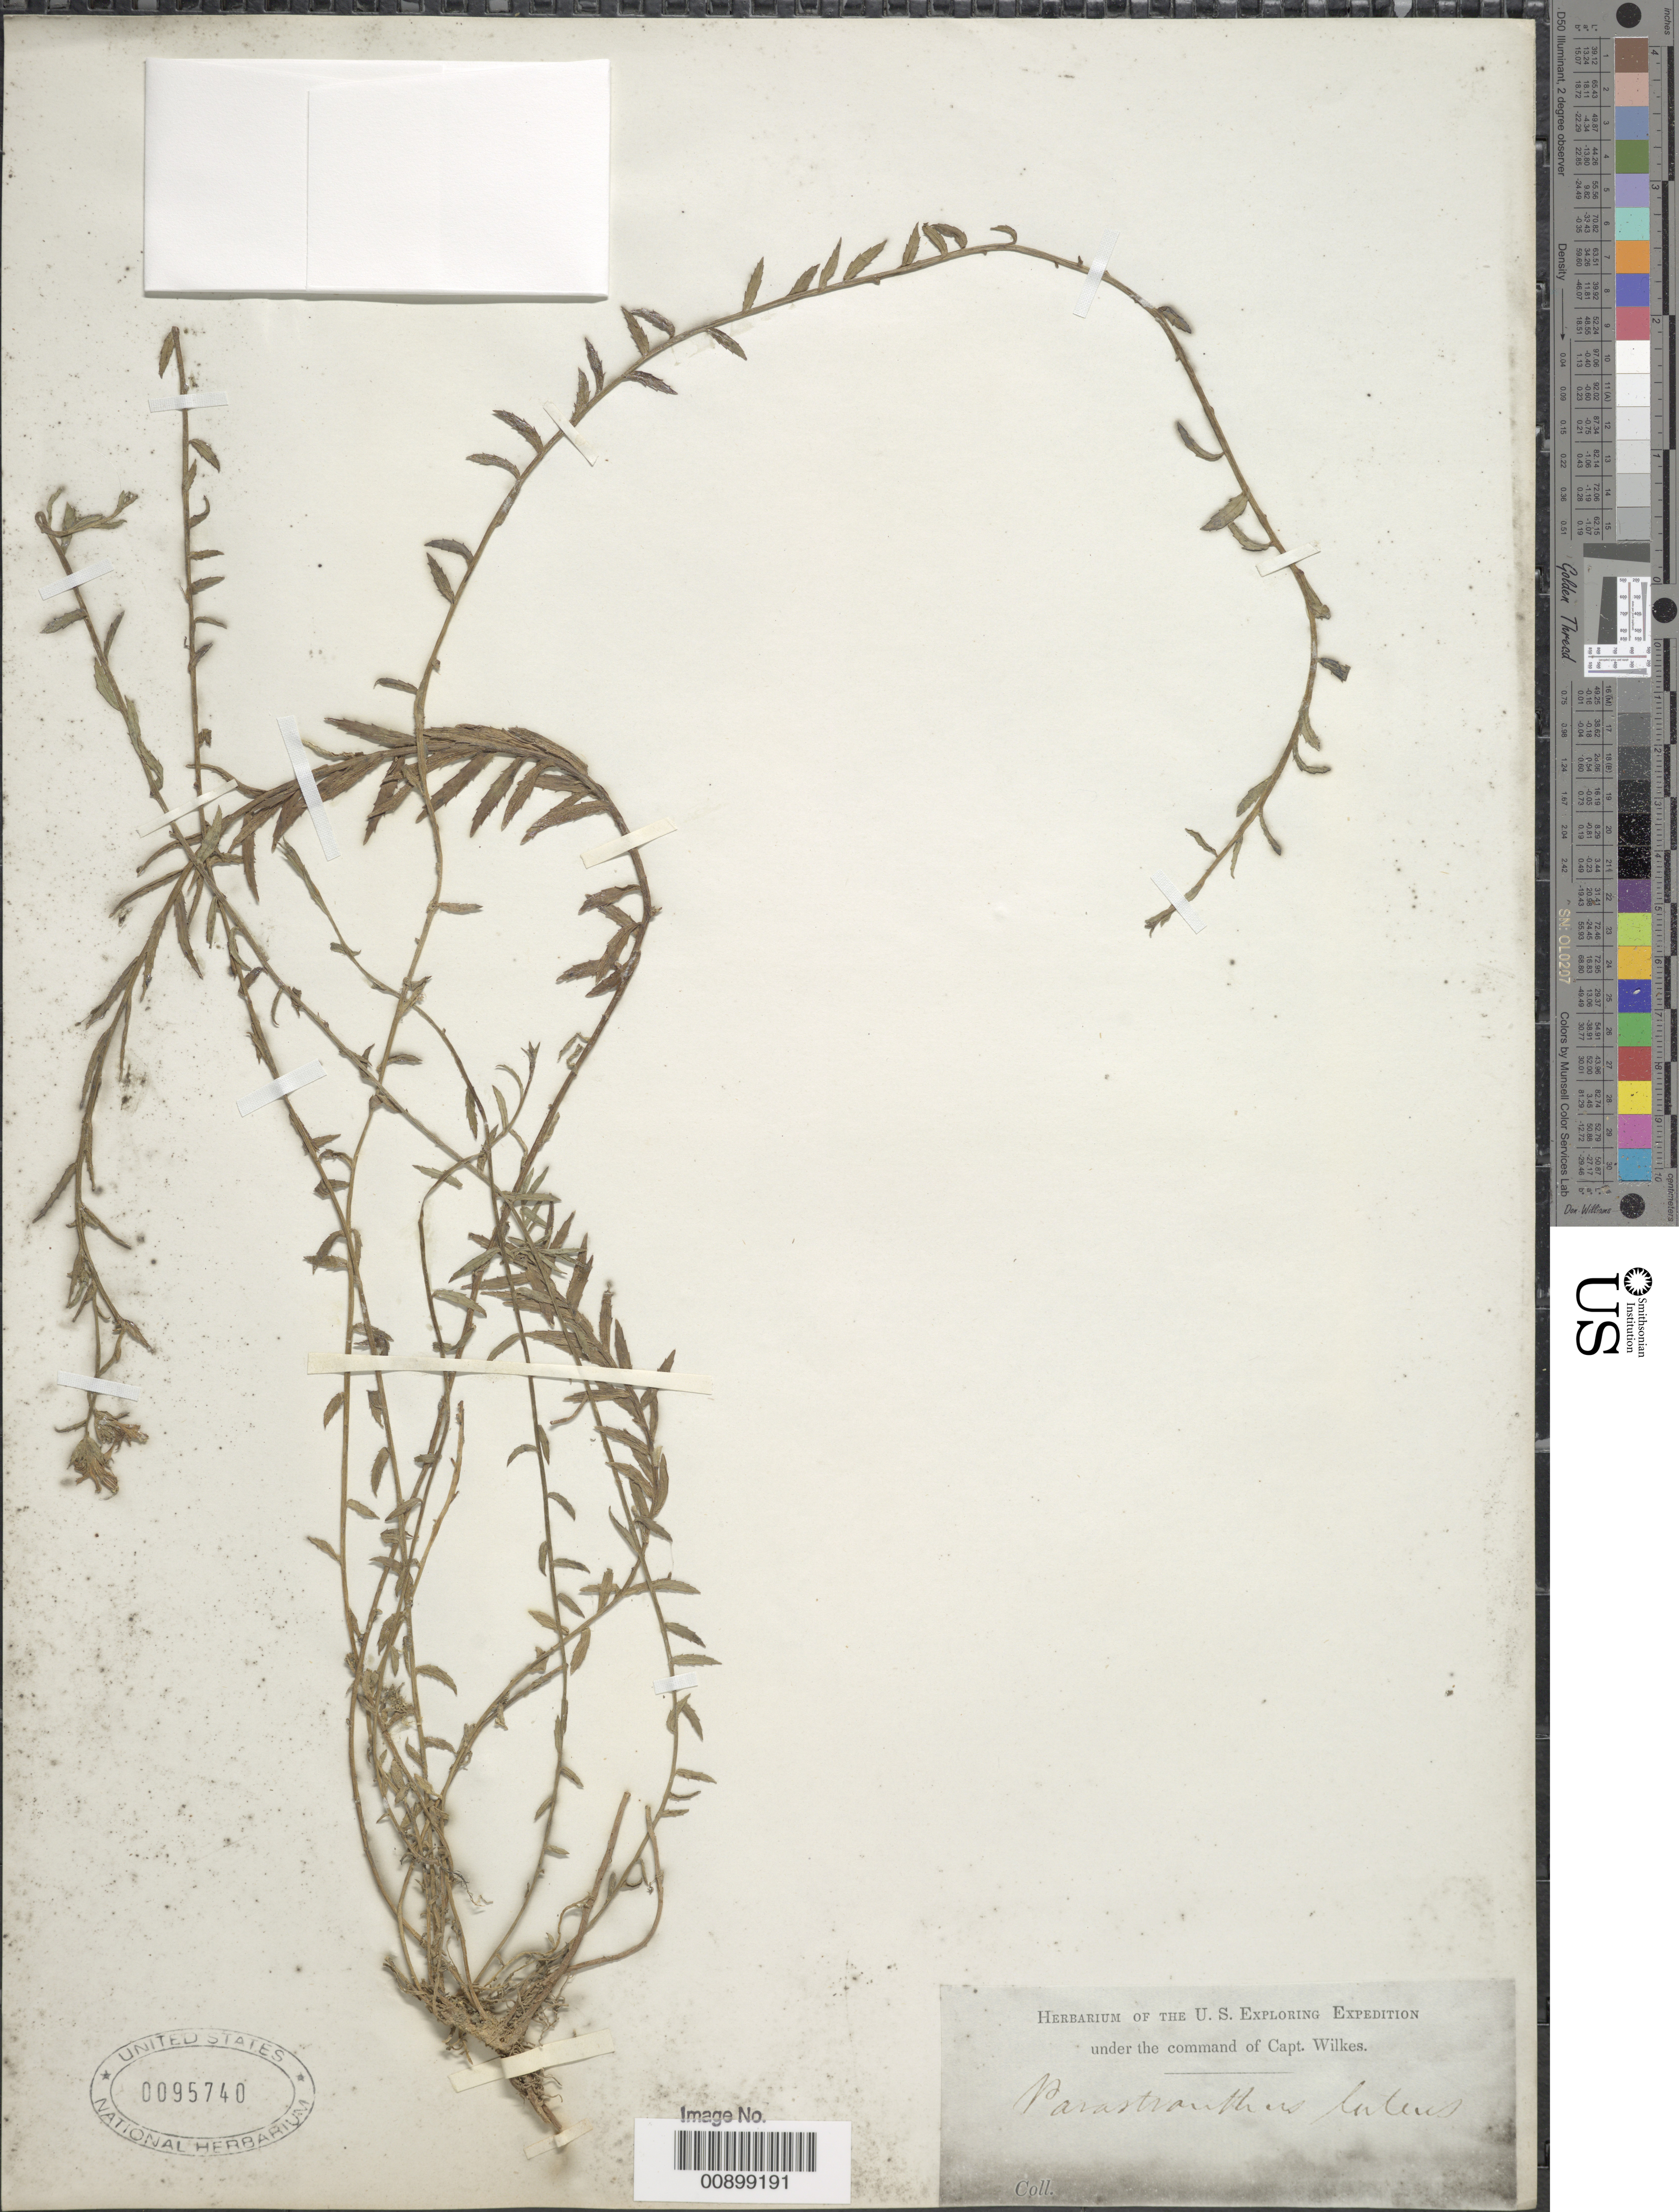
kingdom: Plantae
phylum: Tracheophyta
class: Magnoliopsida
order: Asterales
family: Campanulaceae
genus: Lobelia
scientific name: Lobelia sp.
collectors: Wilkes Explor. Exped.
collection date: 1838/1842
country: Portugal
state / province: Madeira (Aut. Reg.)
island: Madeira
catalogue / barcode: US 95740